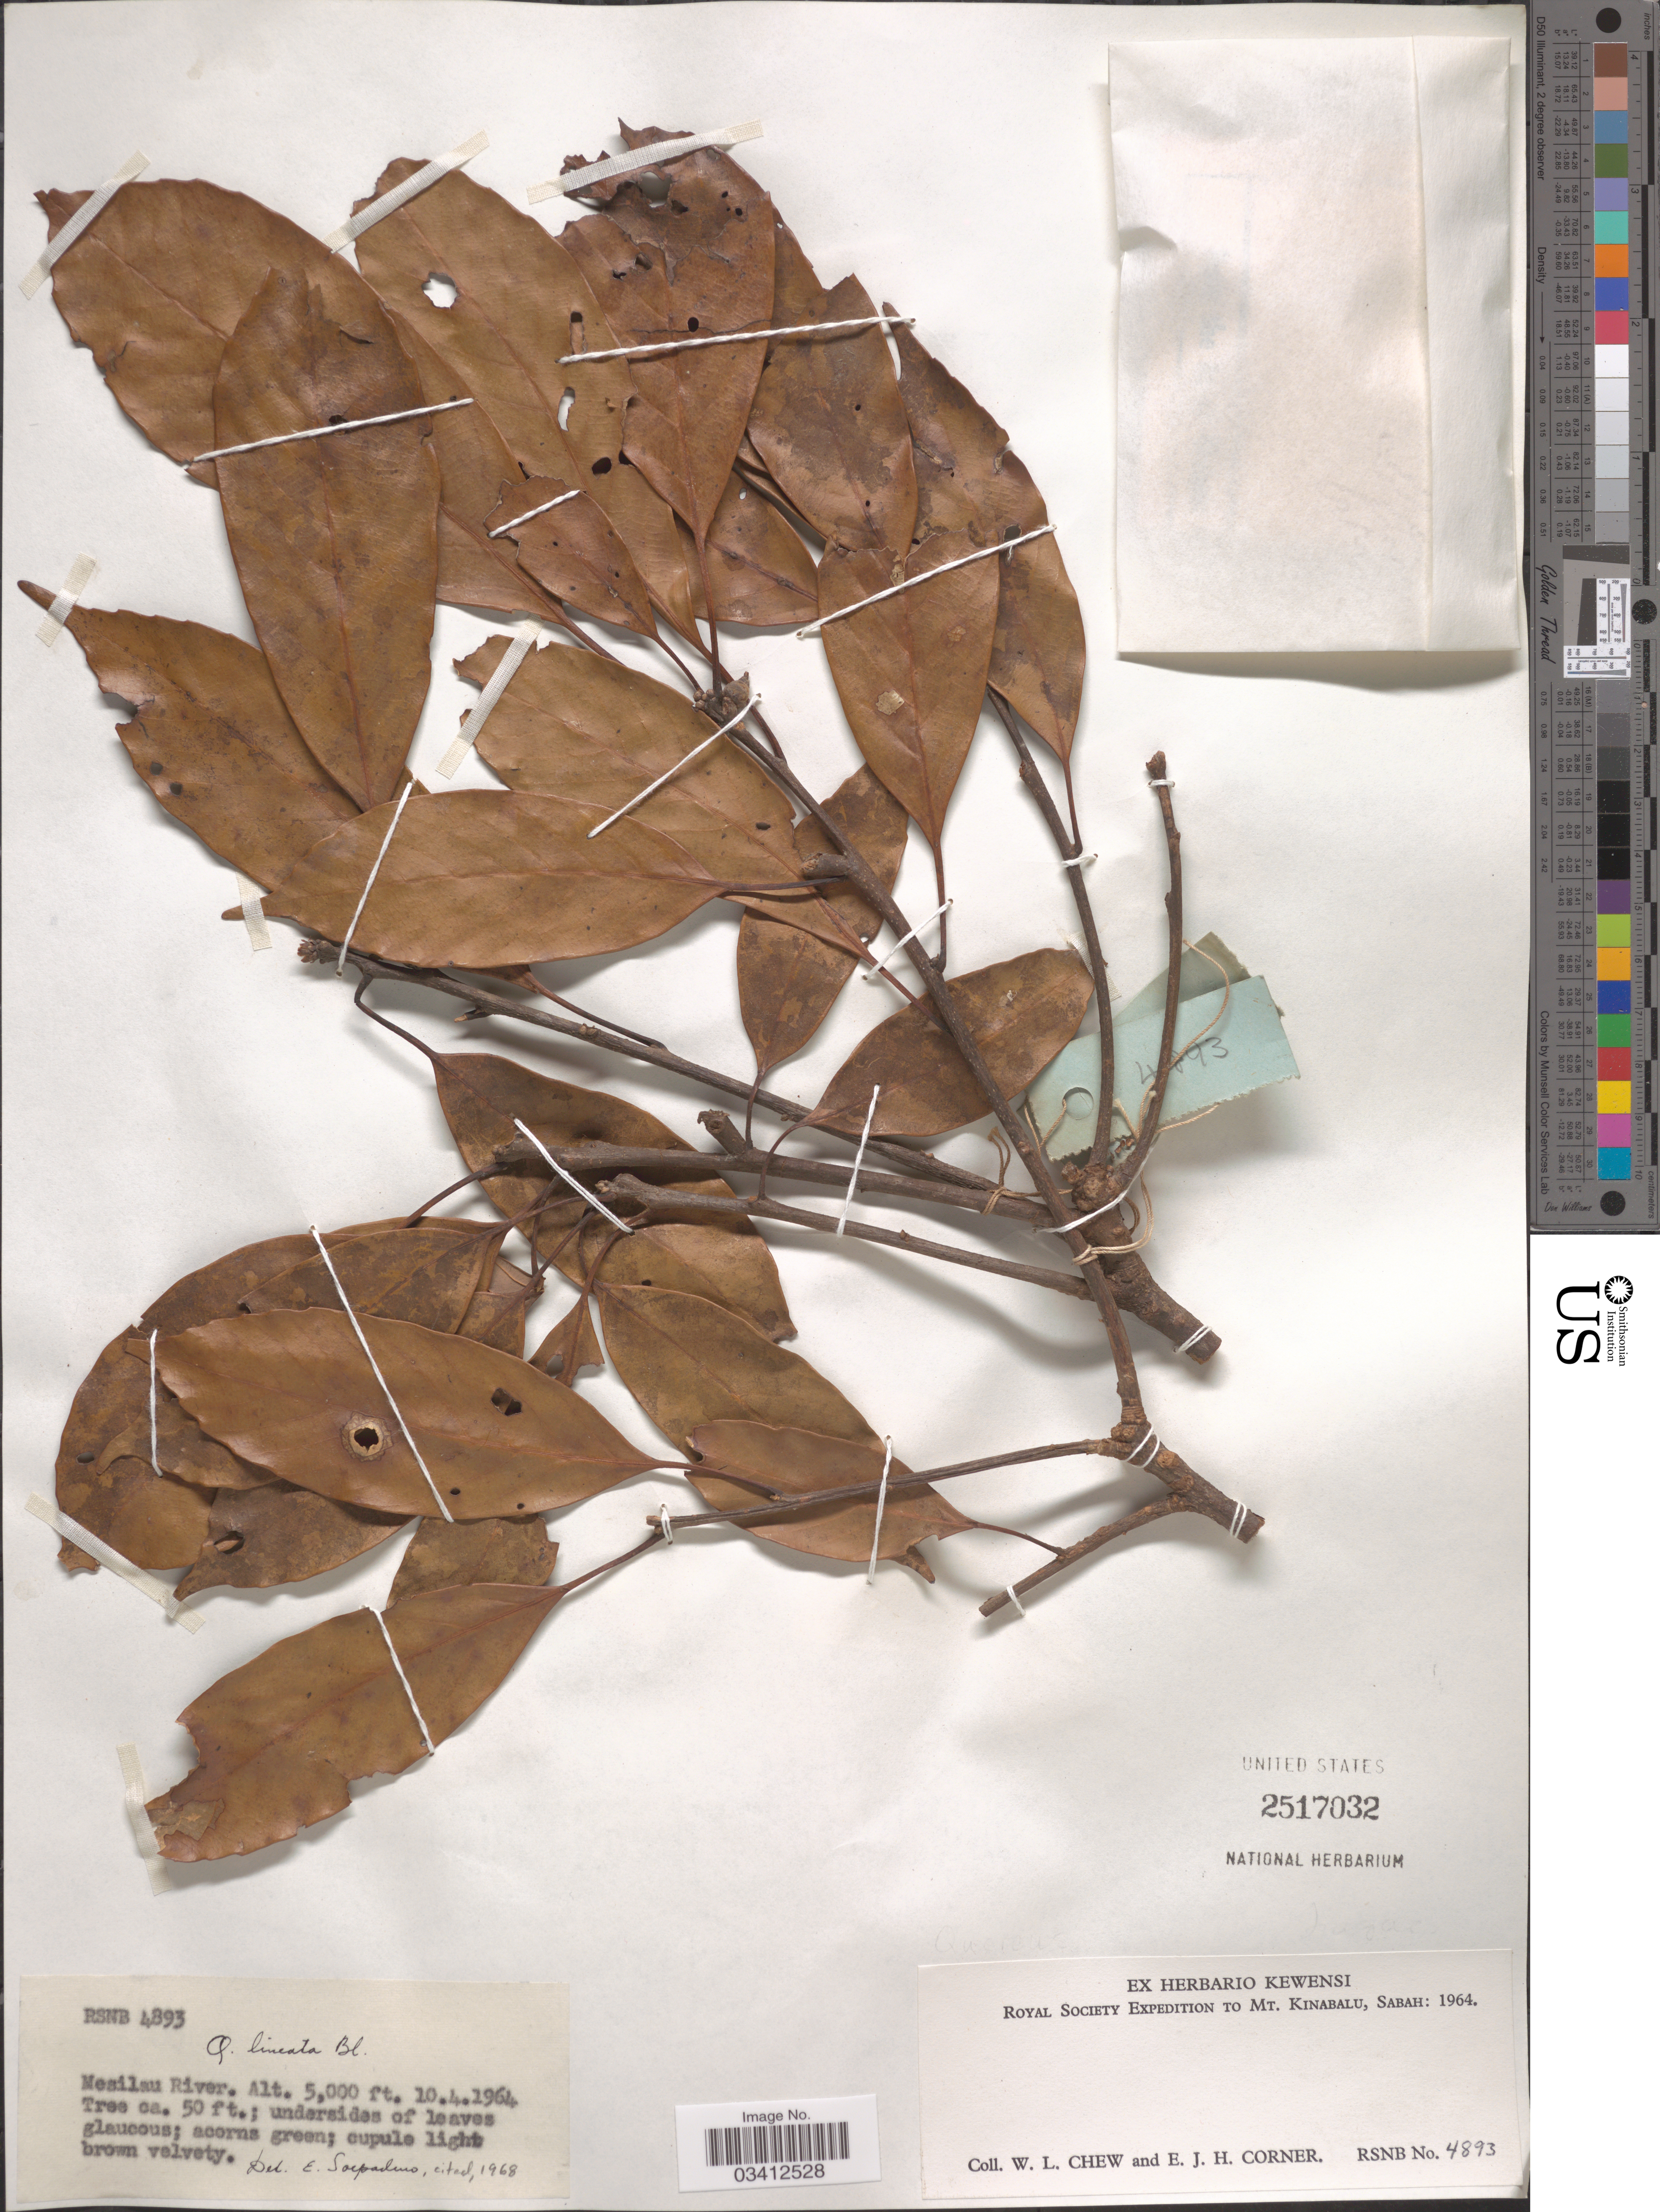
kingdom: Plantae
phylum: Tracheophyta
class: Magnoliopsida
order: Fagales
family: Fagaceae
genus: Quercus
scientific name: Quercus lineata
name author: Blume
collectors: W. Chew & E. Corner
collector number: RSNB 4893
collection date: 1964-04-10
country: Malaysia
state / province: Sabah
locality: Mesilau River. Mt. Kinabalu.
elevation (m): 1524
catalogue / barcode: US 2517032